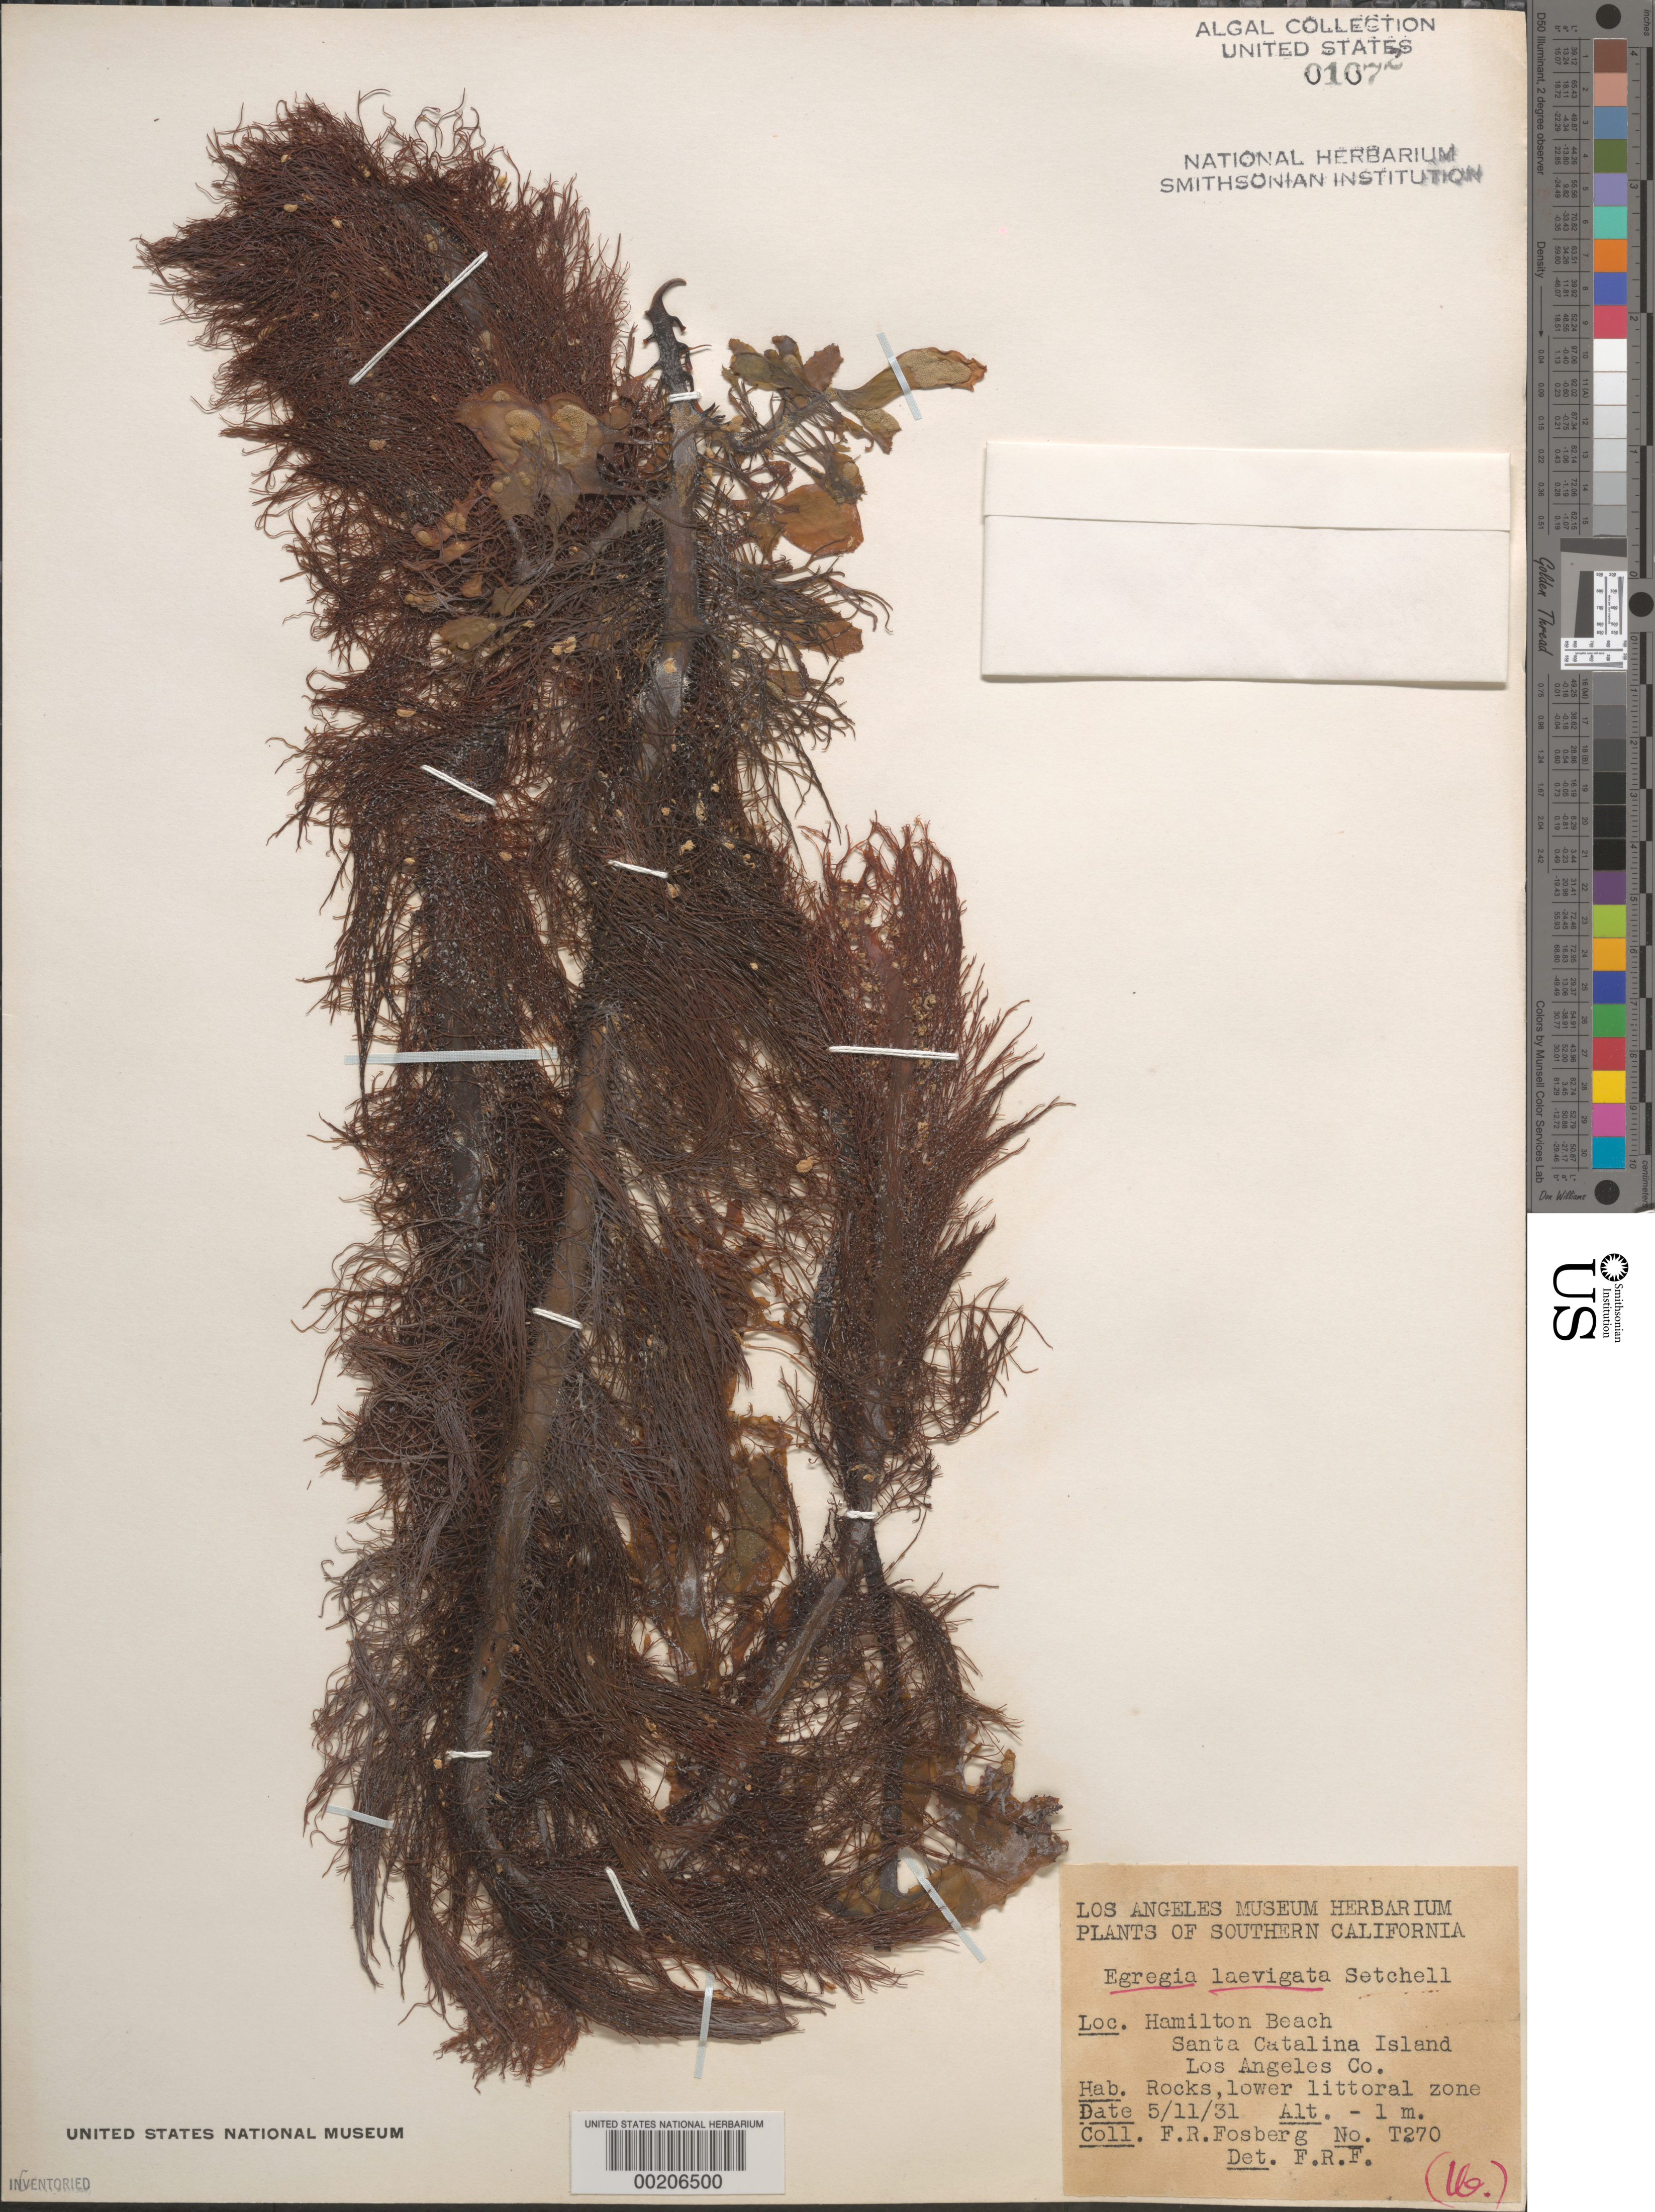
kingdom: Chromista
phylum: Ochrophyta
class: Phaeophyceae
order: Laminariales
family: Lessoniaceae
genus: Egregia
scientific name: Egregia menziesii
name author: (Turner) Aresch.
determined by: Algae name updating Project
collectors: F. R. Fosberg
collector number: T270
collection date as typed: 11 May 1931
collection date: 1931-05-11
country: United States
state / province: California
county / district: Los Angeles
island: Santa Catalina Island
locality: Hamilton Beach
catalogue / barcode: US 1072